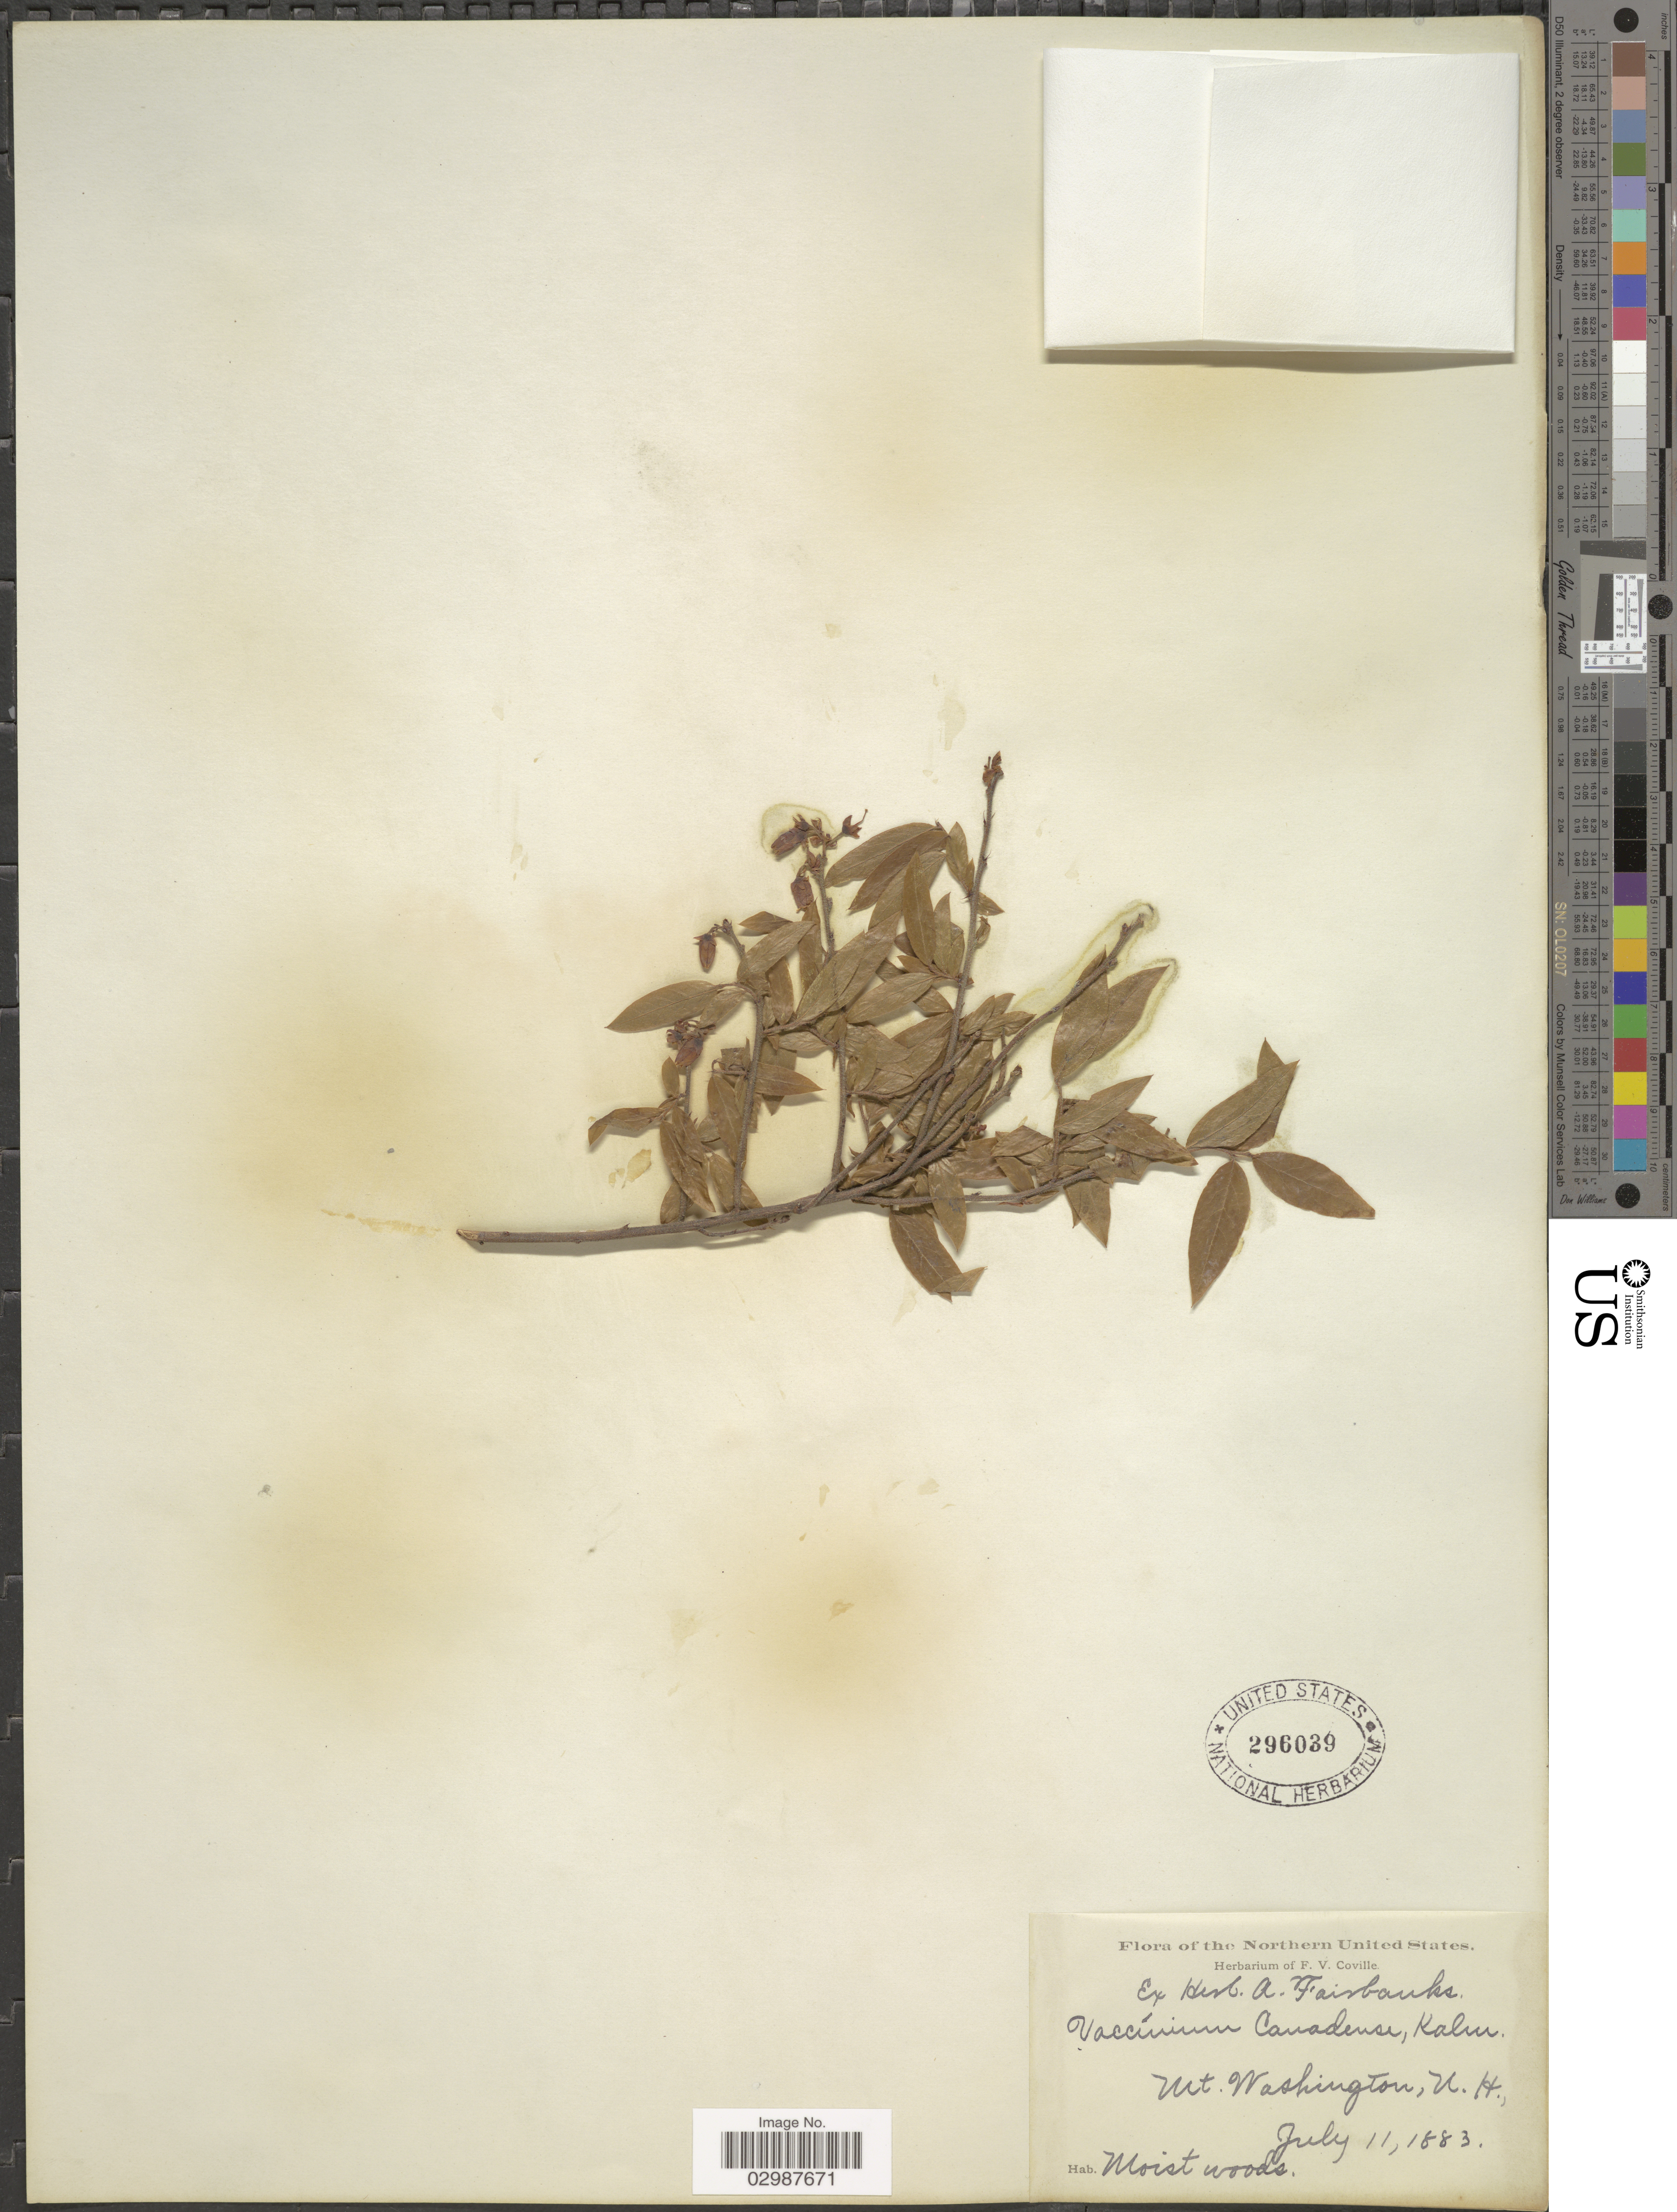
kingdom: Plantae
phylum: Tracheophyta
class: Magnoliopsida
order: Ericales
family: Ericaceae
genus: Vaccinium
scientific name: Vaccinium canadense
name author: Kalm ex Richardson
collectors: Ex herb. A. Fairbanks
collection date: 1883-07-11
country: United States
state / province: New Hampshire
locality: Mt. Washington.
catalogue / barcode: US 296039